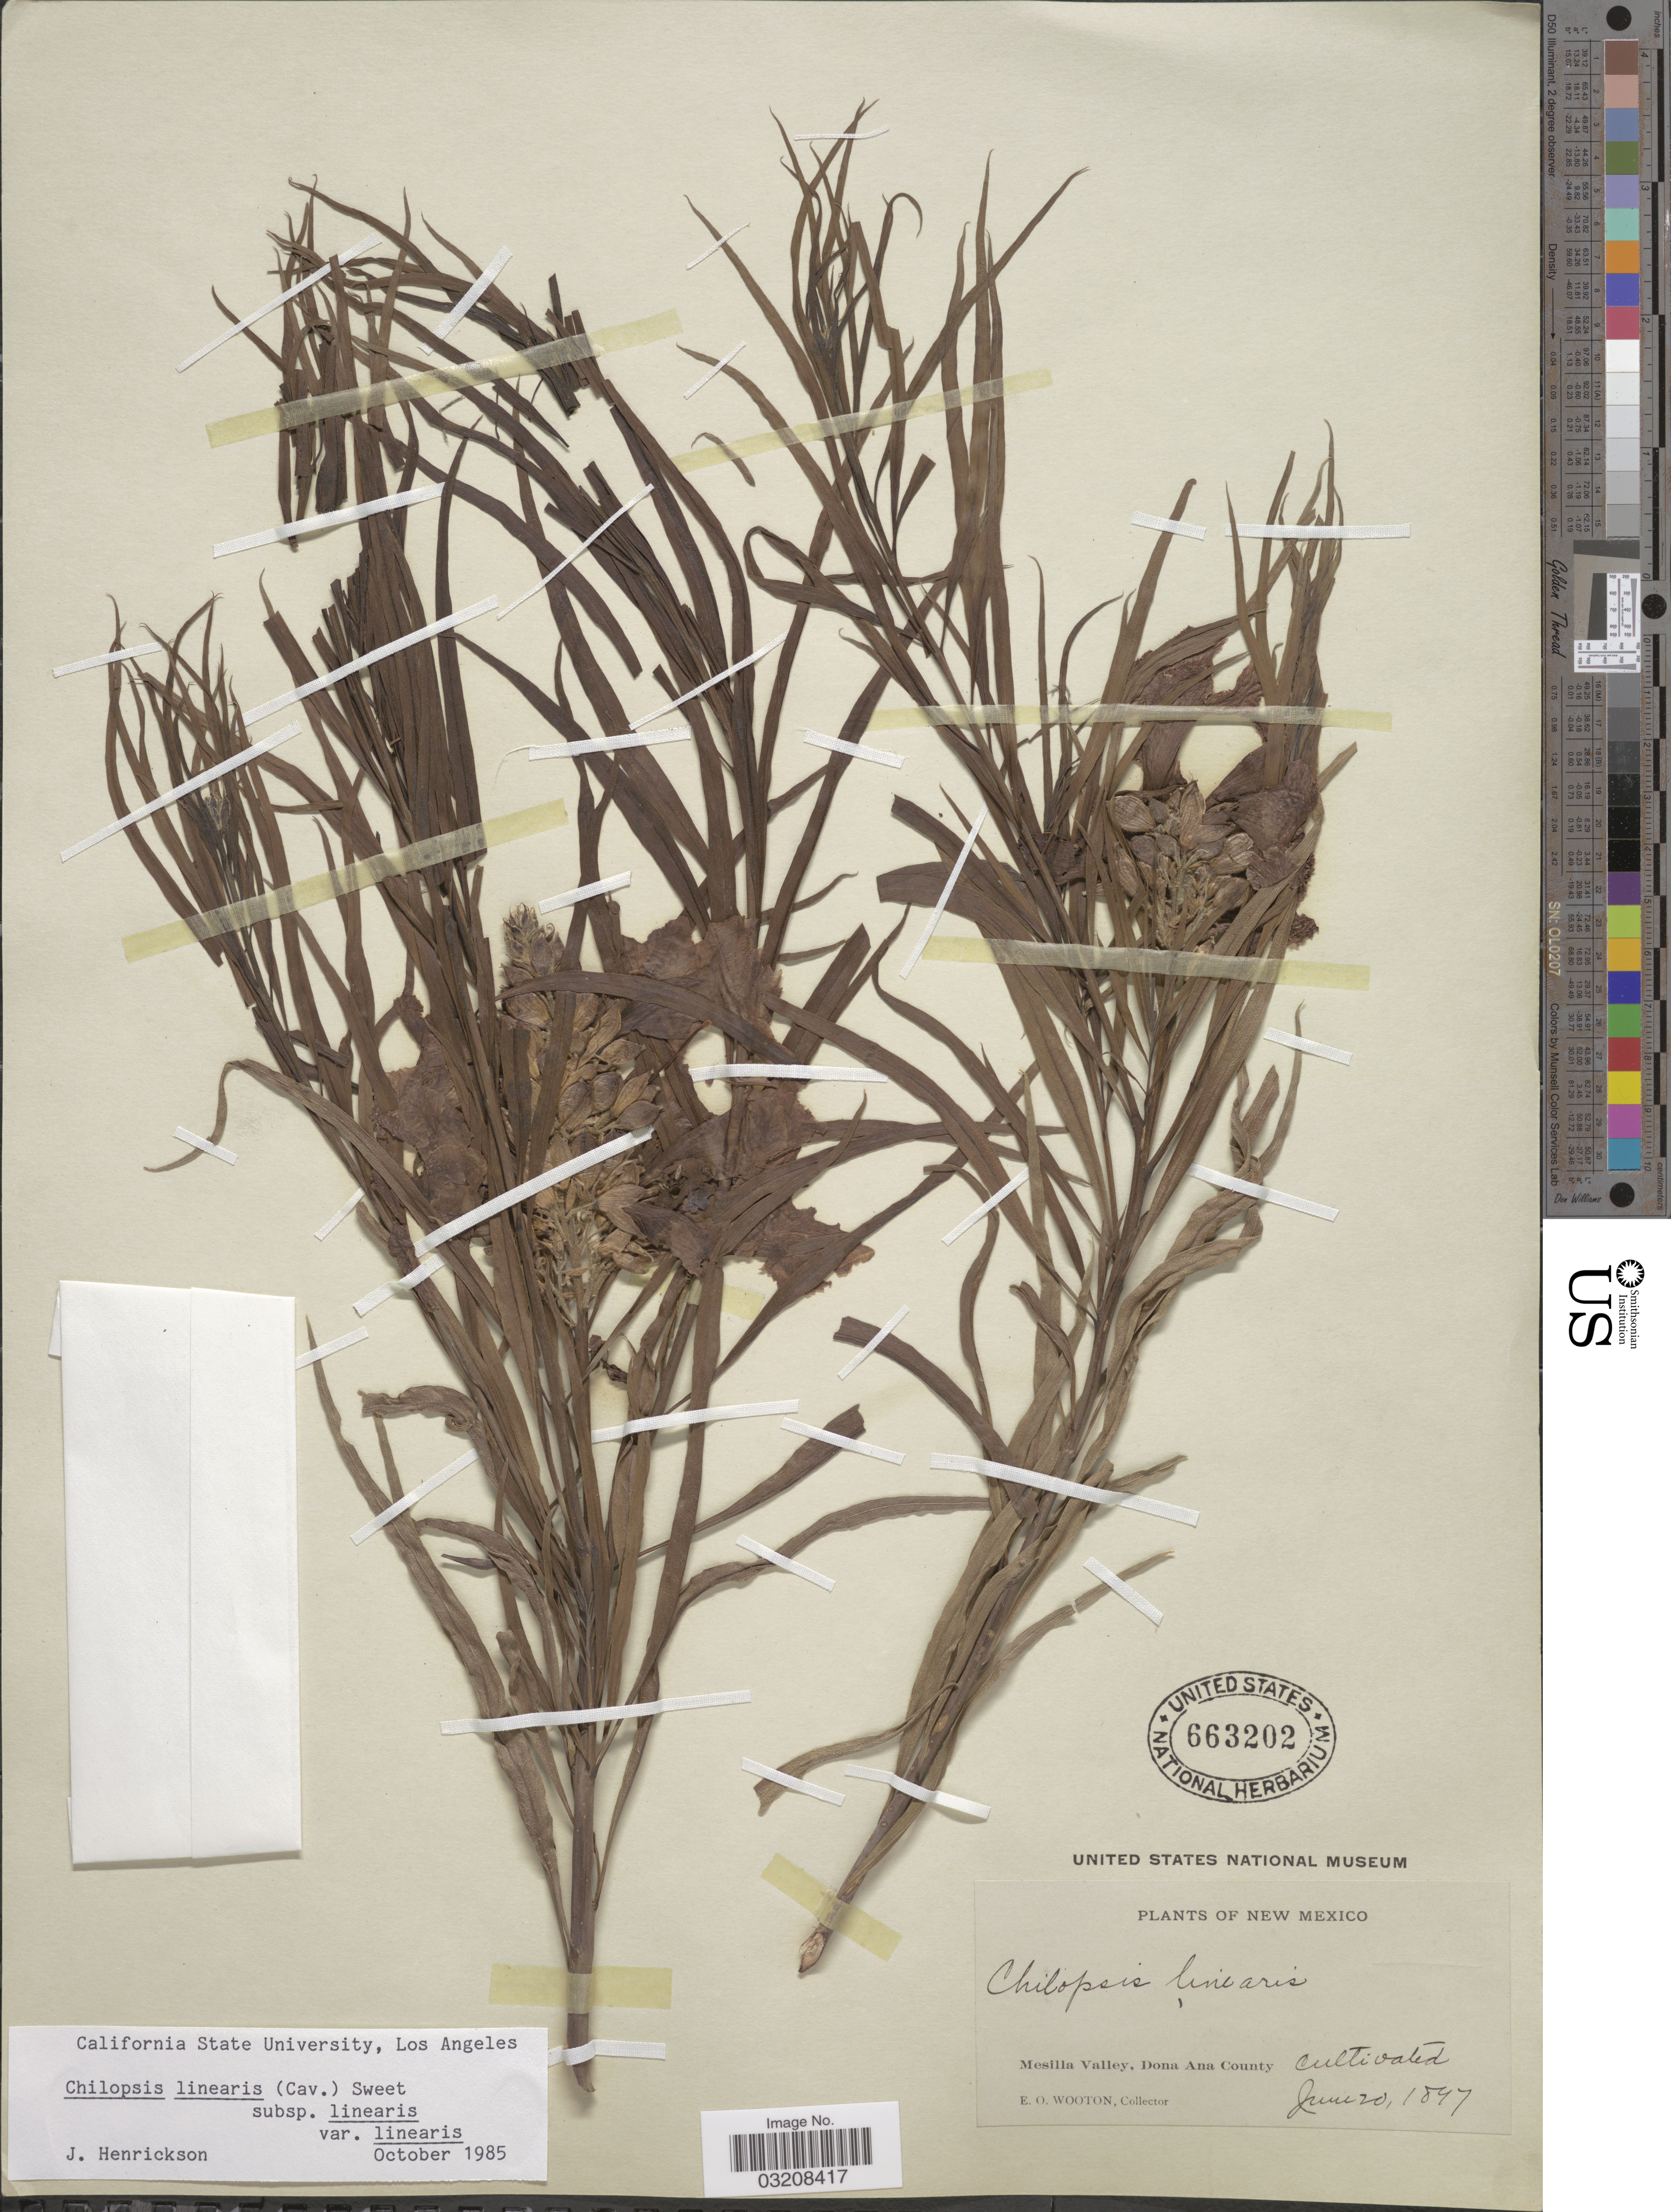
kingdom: Plantae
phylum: Tracheophyta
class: Magnoliopsida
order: Lamiales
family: Bignoniaceae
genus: Chilopsis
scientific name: Chilopsis linearis subsp. linearis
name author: (Cav.) Sweet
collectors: E. O. Wooton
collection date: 1897-06-20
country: United States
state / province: New Mexico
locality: Mesilla Valley, Dona Ana County.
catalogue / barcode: US 663202